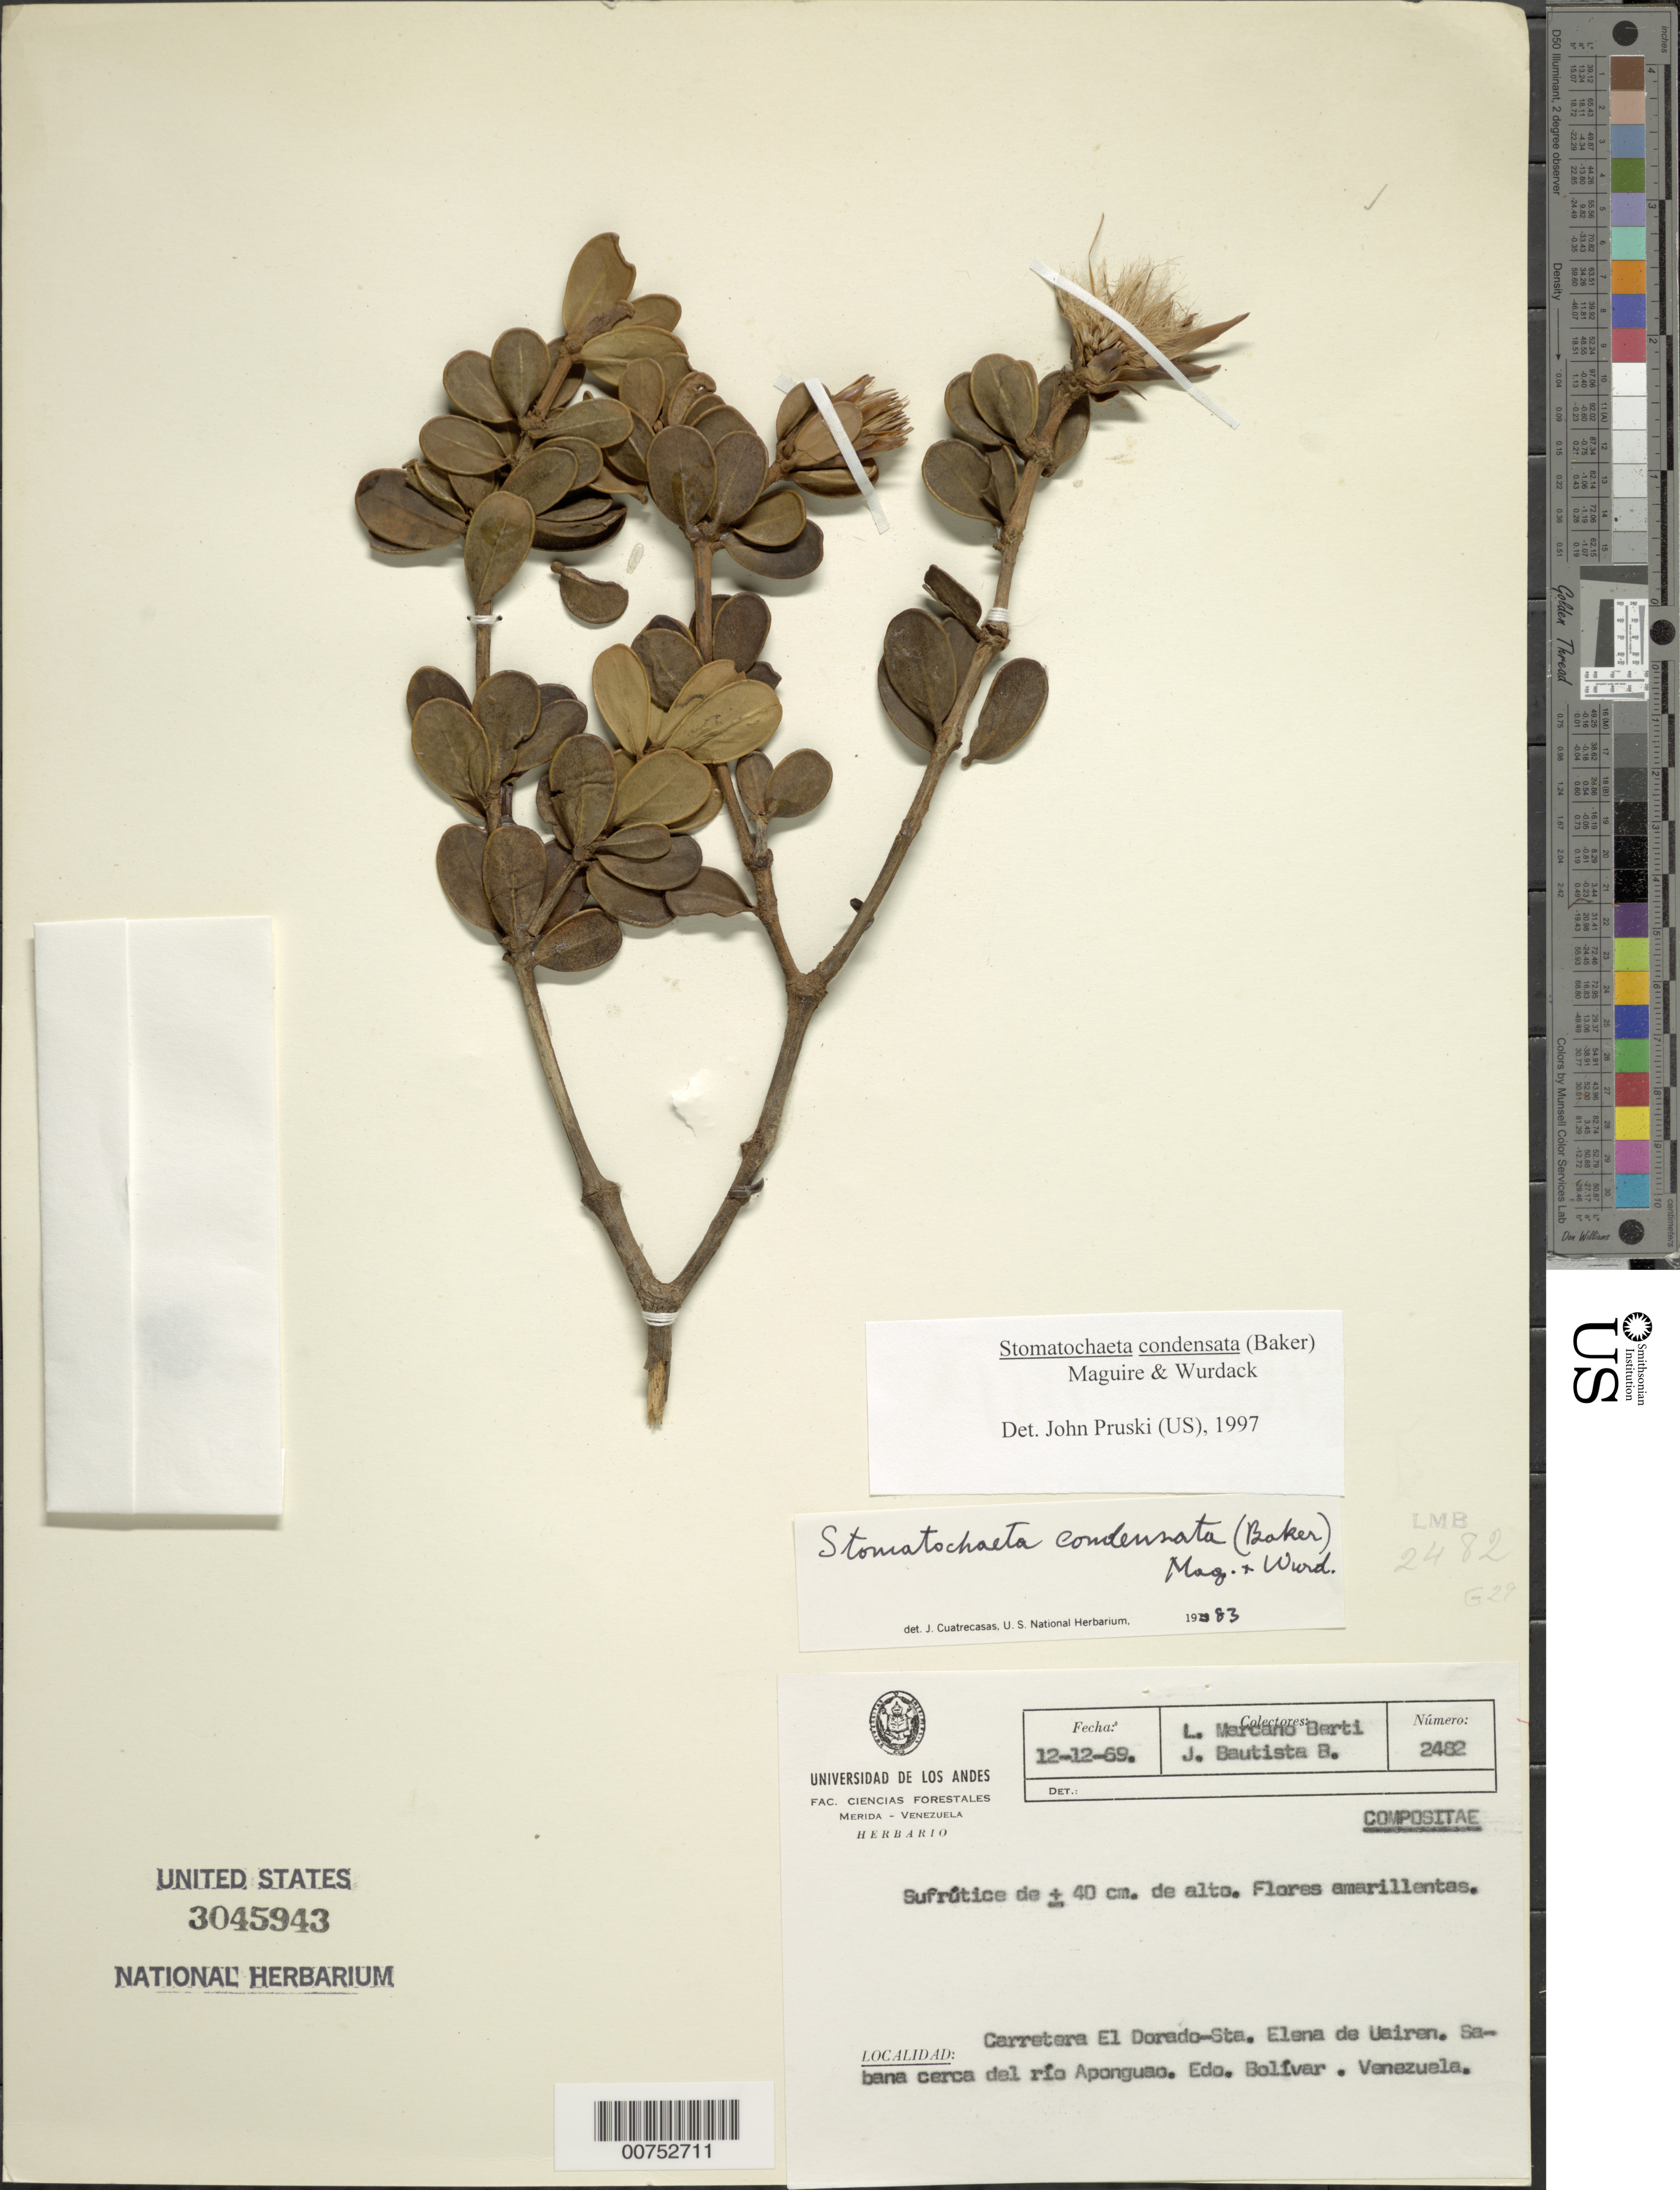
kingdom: Plantae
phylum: Tracheophyta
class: Magnoliopsida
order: Asterales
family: Asteraceae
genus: Stomatochaeta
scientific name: Stomatochaeta condensata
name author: (Baker) Maguire & Wurdack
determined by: Pruski, J. F.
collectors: L. Marcano-Berti & D. Barthelémy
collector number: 2482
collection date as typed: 12-Dec-69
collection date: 1969-12-12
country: Venezuela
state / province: Bolívar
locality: Carretera El Dorado - Santa Elena de Uairen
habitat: Sabana cerca del Río Aponguao.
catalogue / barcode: US 3045943